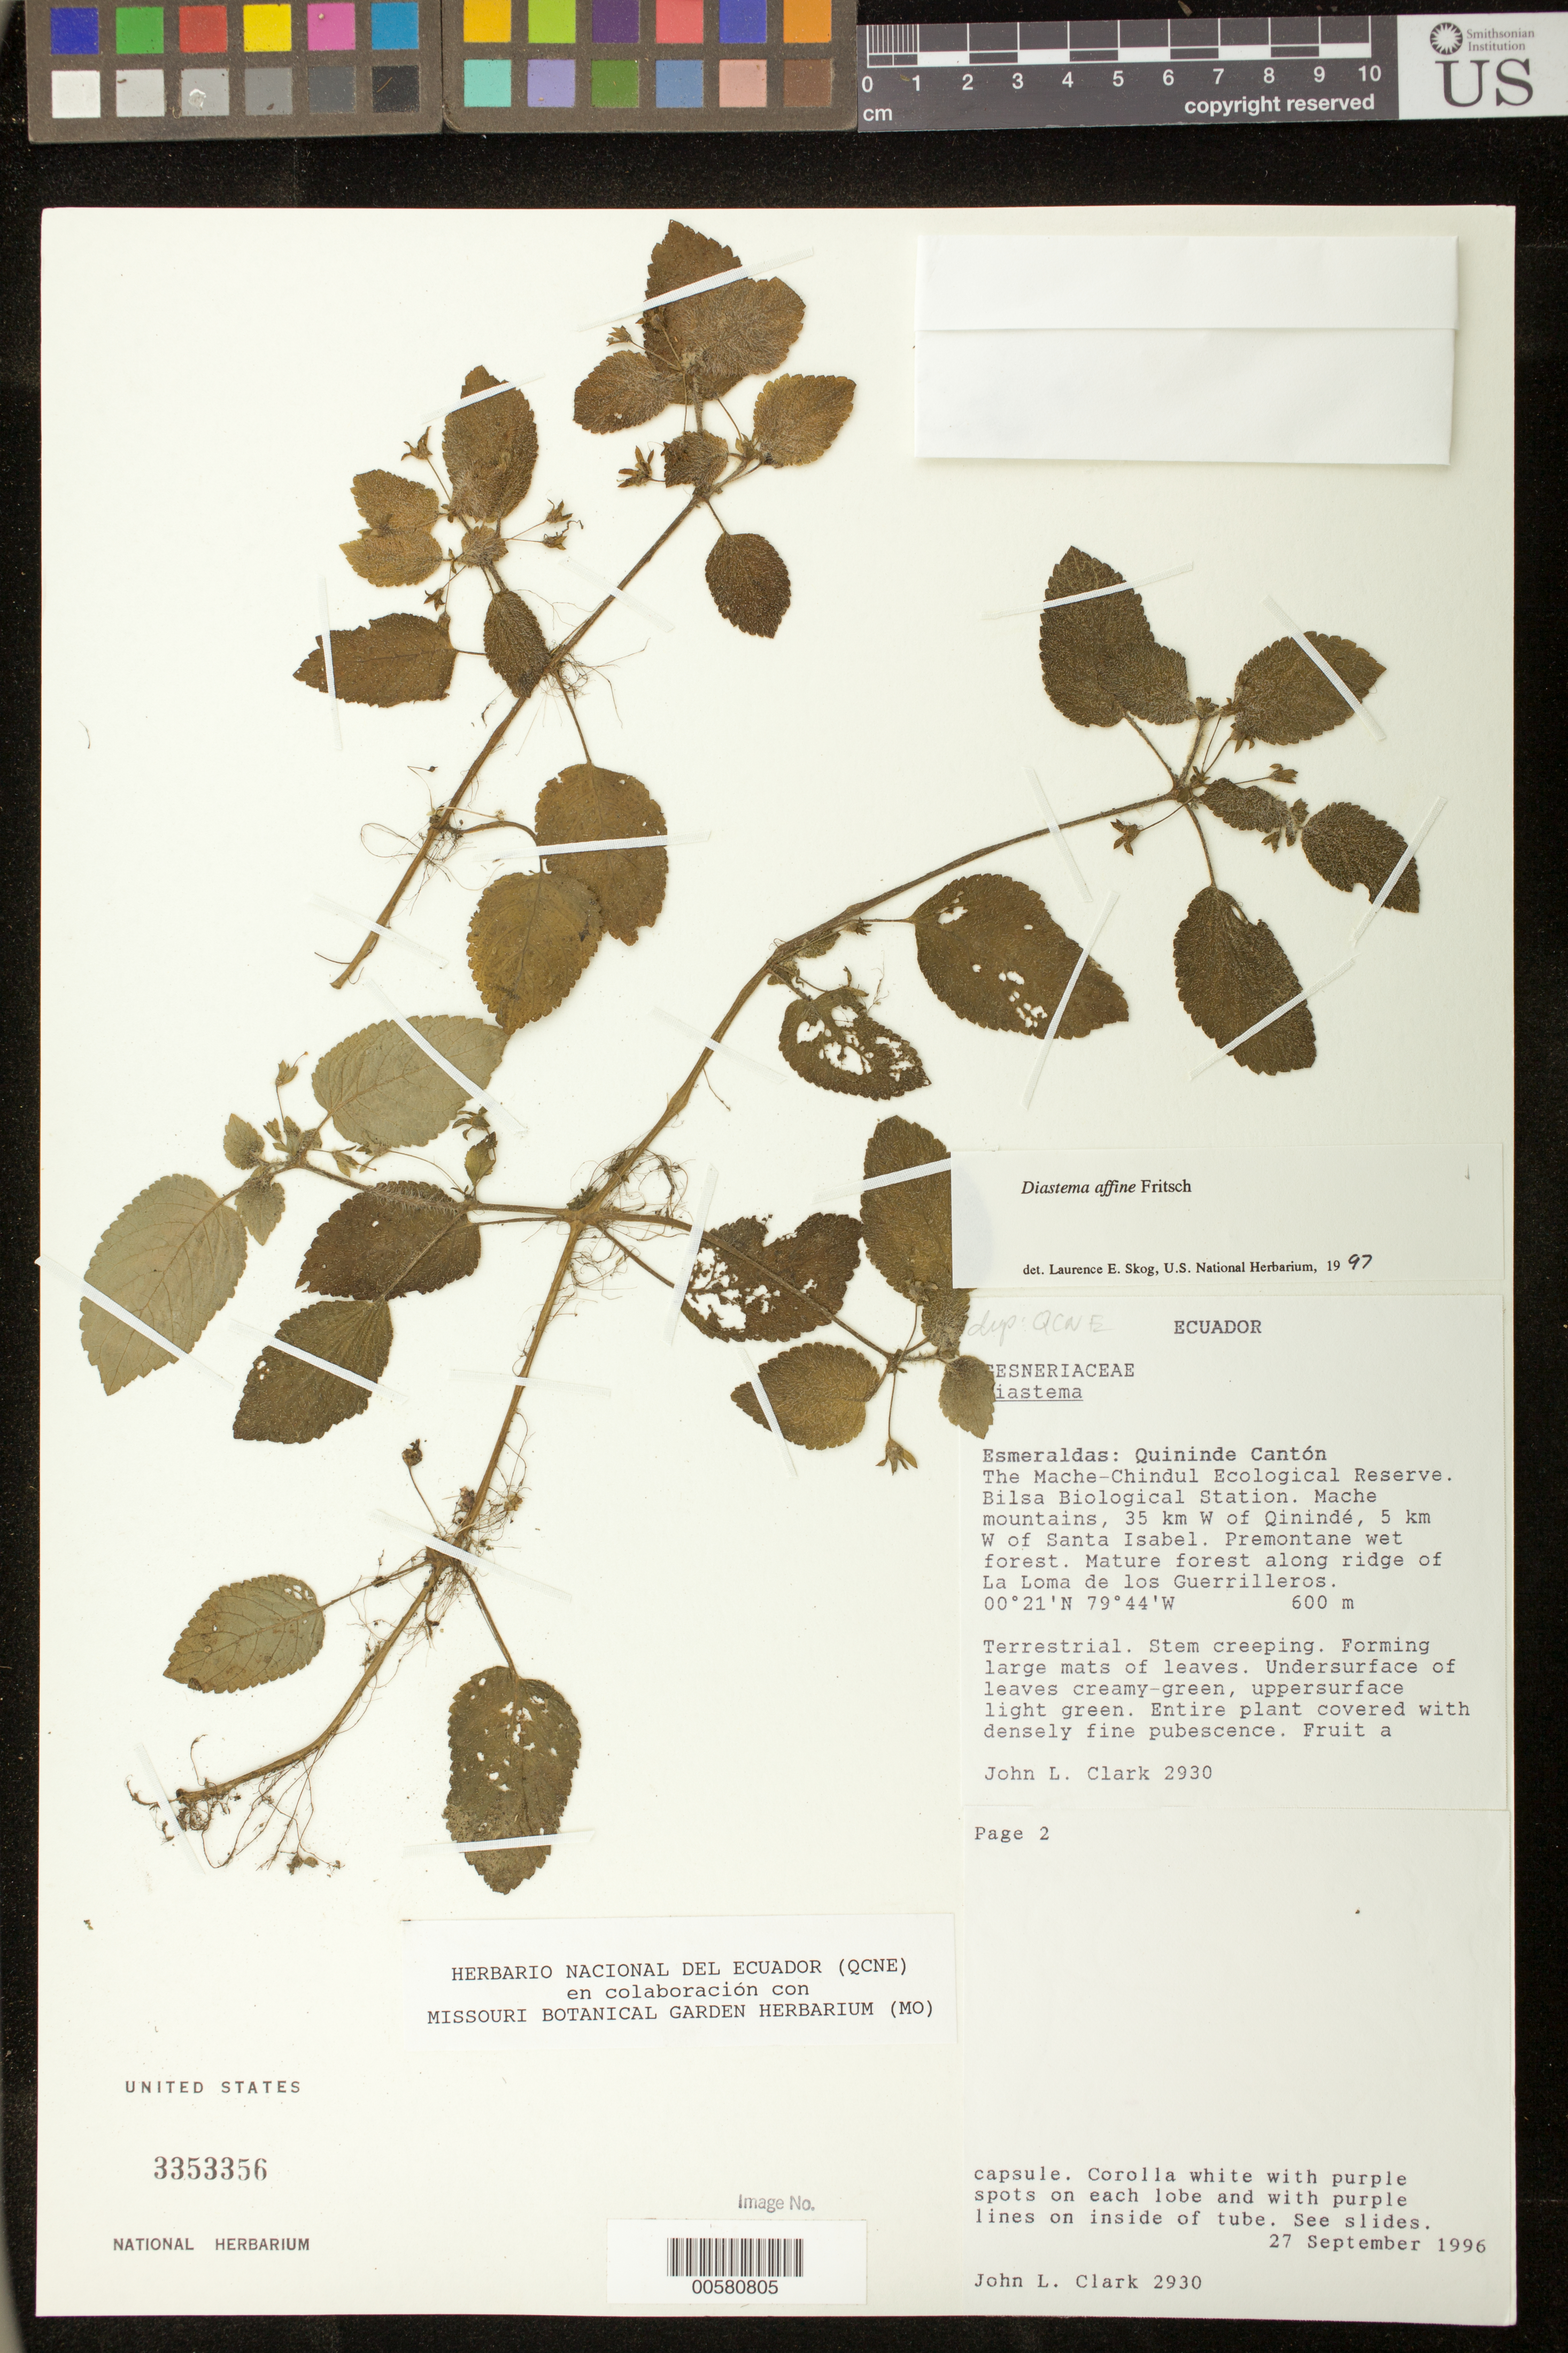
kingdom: Plantae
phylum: Tracheophyta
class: Magnoliopsida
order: Lamiales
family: Gesneriaceae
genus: Diastema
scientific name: Diastema affine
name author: Fritsch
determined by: Skog, Laurence E.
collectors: J. L. Clark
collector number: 2930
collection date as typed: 27 Sep 1996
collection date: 1996-09-27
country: Ecuador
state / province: Esmeraldas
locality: Quininde Cantón. Mache-Chindul Ecological Reserve, Bilsa Biological Station, Mache mountains, 35 km W of Quinindé, 5 km W of Santa Isabel; mature forest along ridge of La Loma de los Guerrilleros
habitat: Premontane wet forest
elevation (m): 600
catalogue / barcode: US 3353356